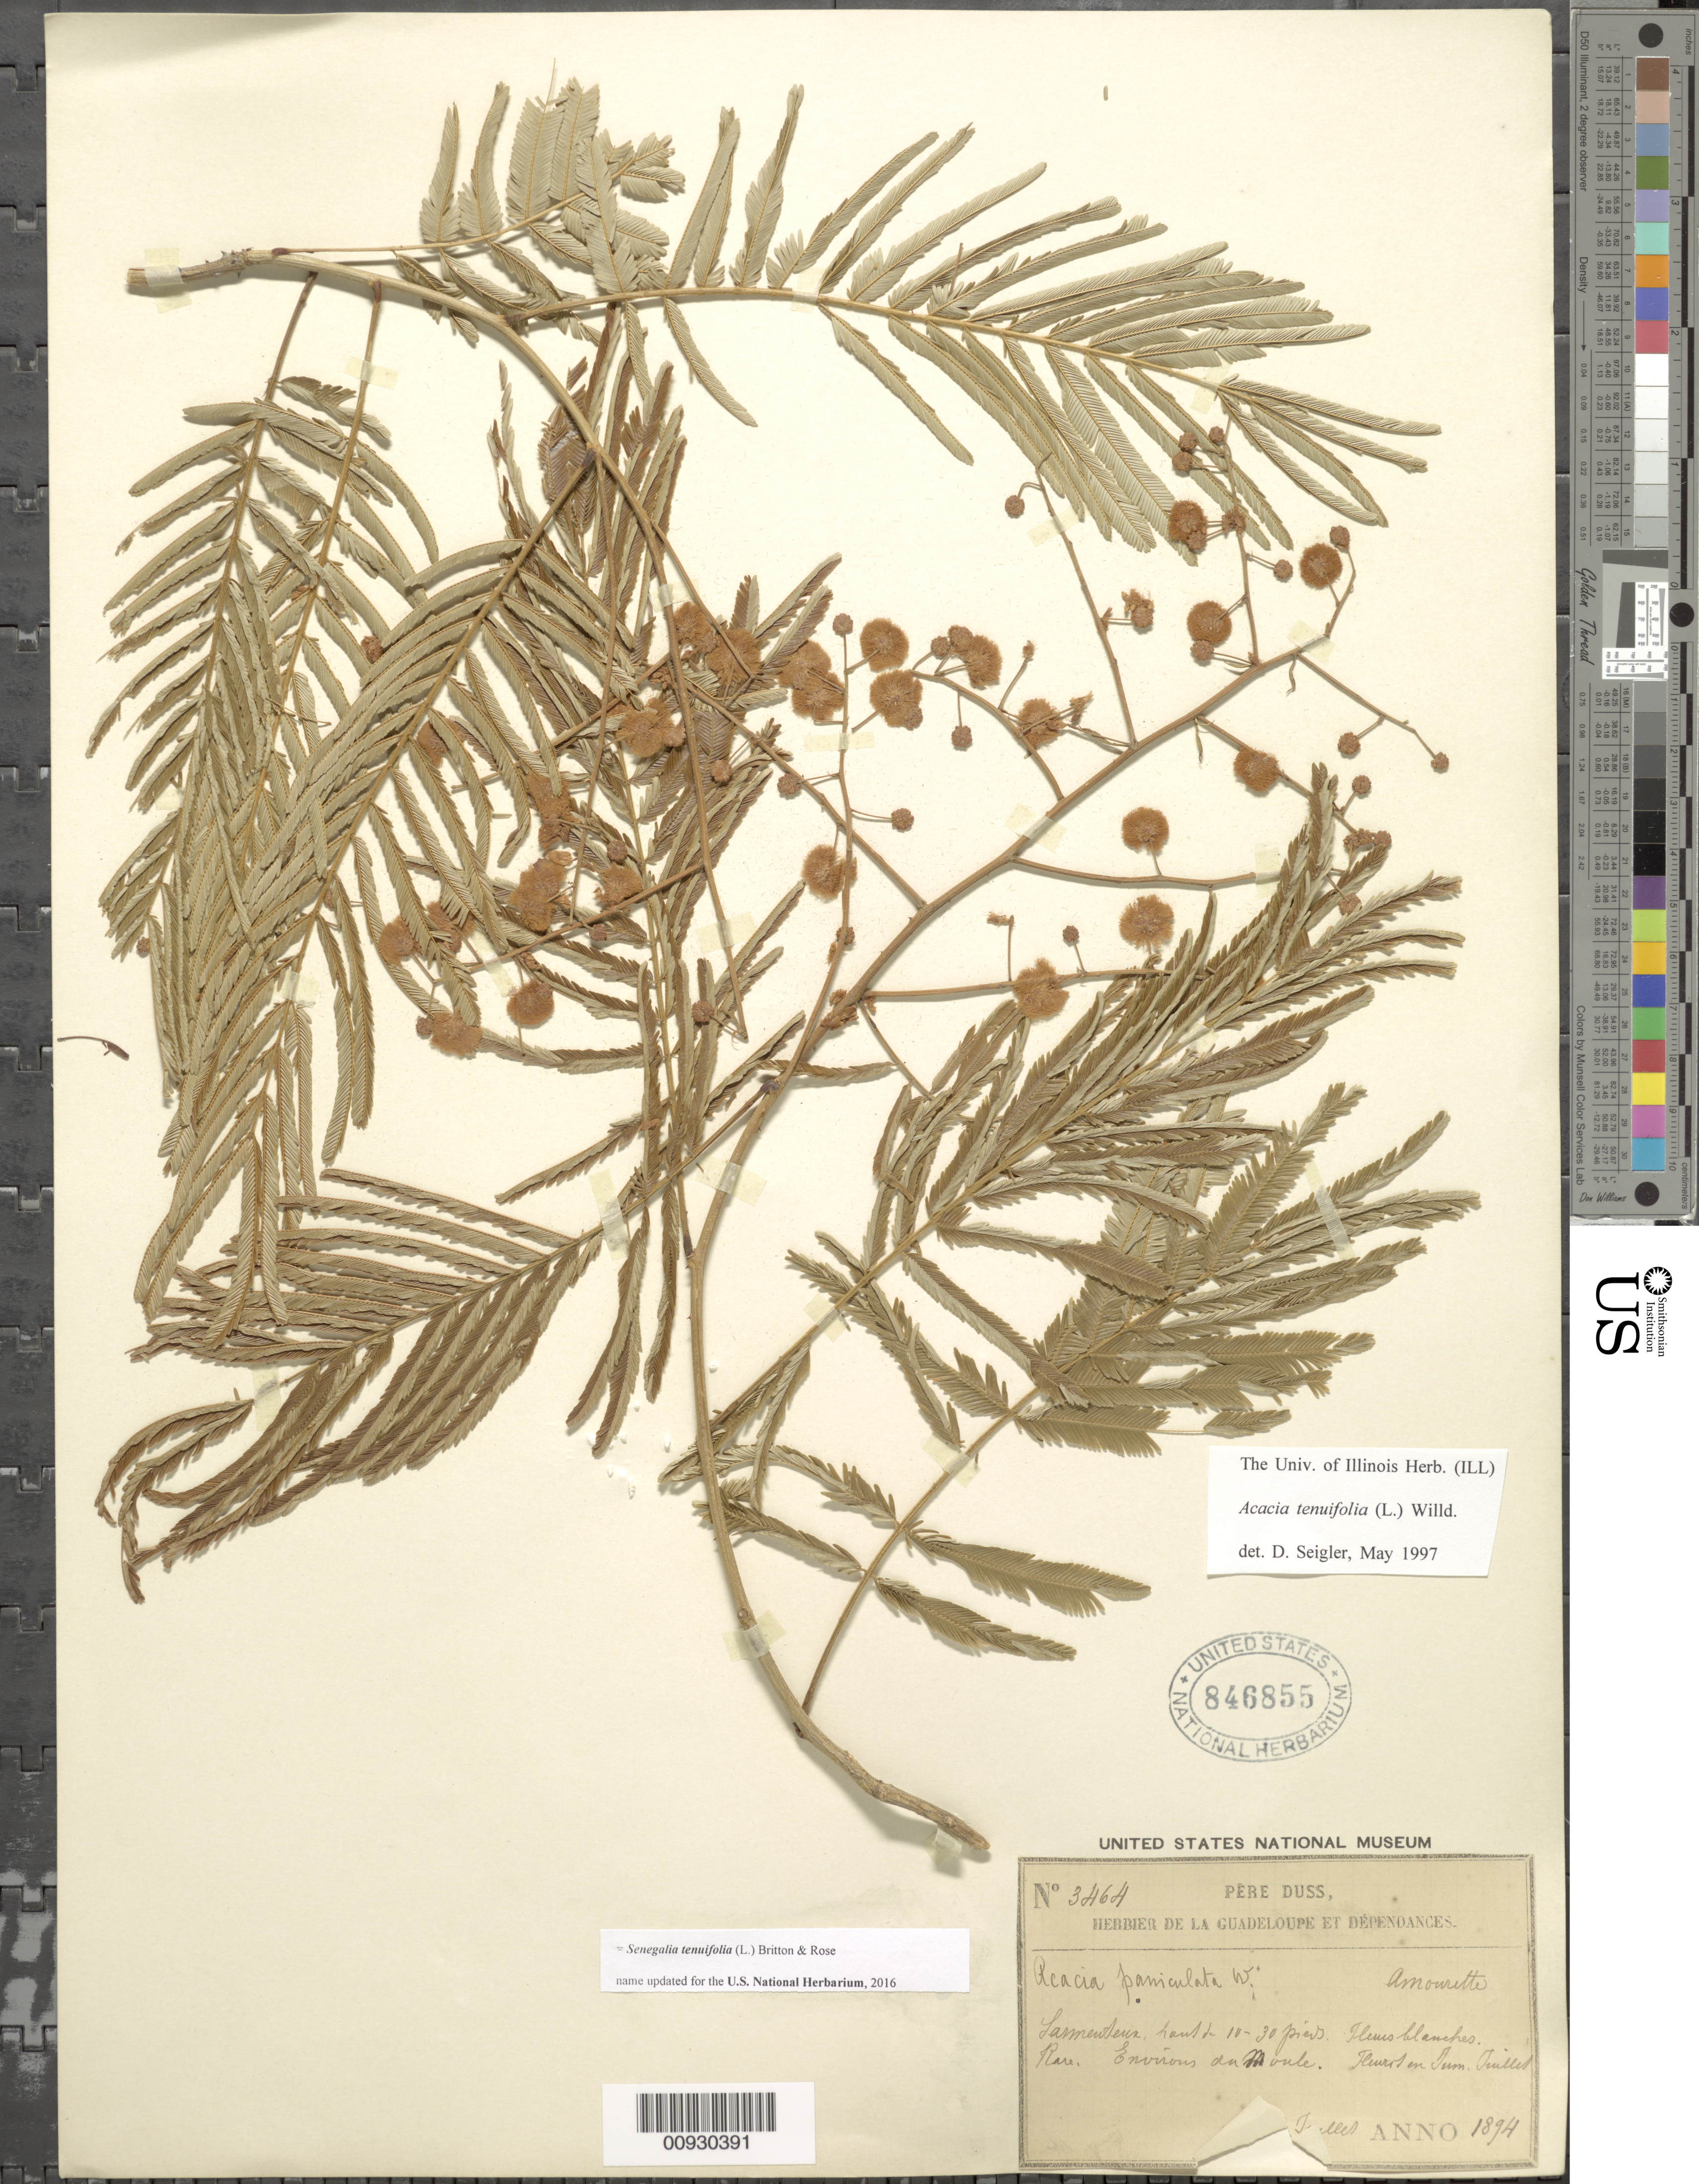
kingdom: Plantae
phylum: Tracheophyta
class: Magnoliopsida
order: Fabales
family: Fabaceae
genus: Senegalia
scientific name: Senegalia tenuifolia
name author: (L.) Britton & Rose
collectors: Père Duss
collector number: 3464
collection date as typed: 1894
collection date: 1894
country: Guadeloupe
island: Basse Terre [Guadeloupe]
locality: Environs de moule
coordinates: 0 N, 0 E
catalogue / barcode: US 846855